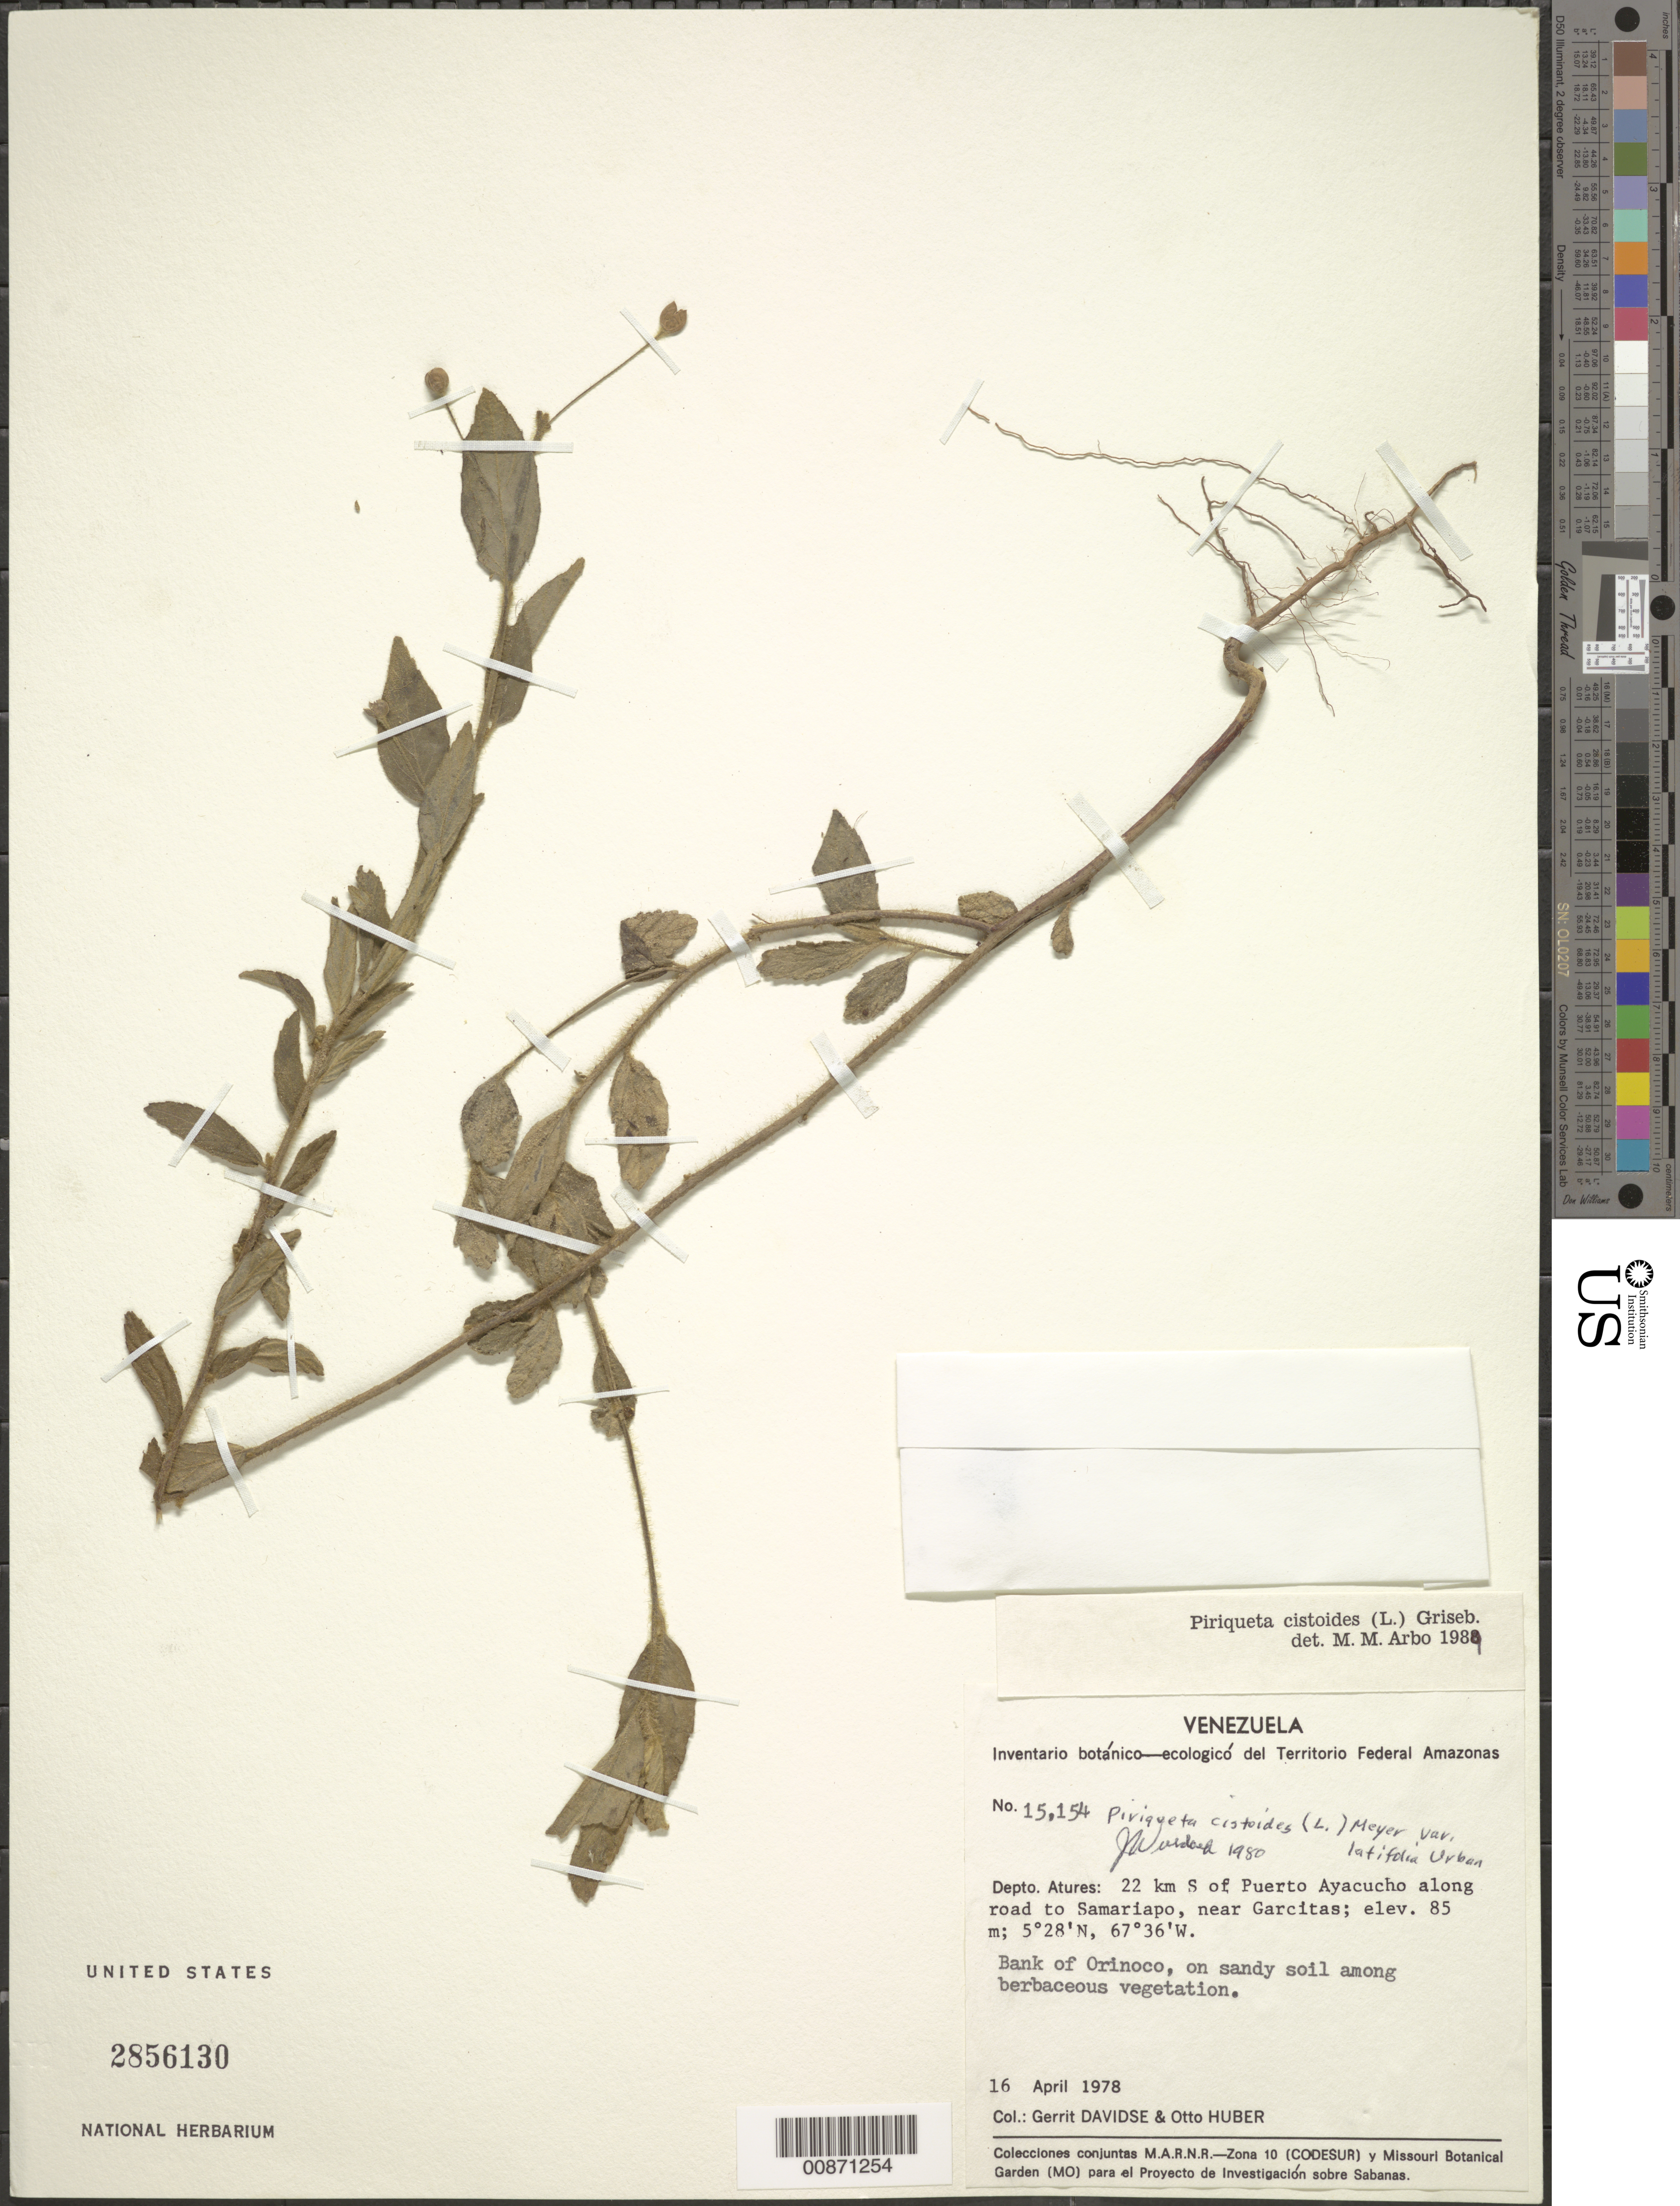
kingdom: Plantae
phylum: Tracheophyta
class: Magnoliopsida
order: Malpighiales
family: Turneraceae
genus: Piriqueta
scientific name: Piriqueta cistoides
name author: (L.) Griseb.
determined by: Arbo, M. M.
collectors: G. Davidse & O. Huber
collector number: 15154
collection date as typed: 16-Apr-78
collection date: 1978-04-16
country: Venezuela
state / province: Amazonas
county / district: Atures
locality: Puerto Ayacucho, 22 km S of along road to Samariapo, near Garcitas, Río Orinoco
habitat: Riverbank, on sandy soil among herbaceous vegetation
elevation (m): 85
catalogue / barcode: US 2856130